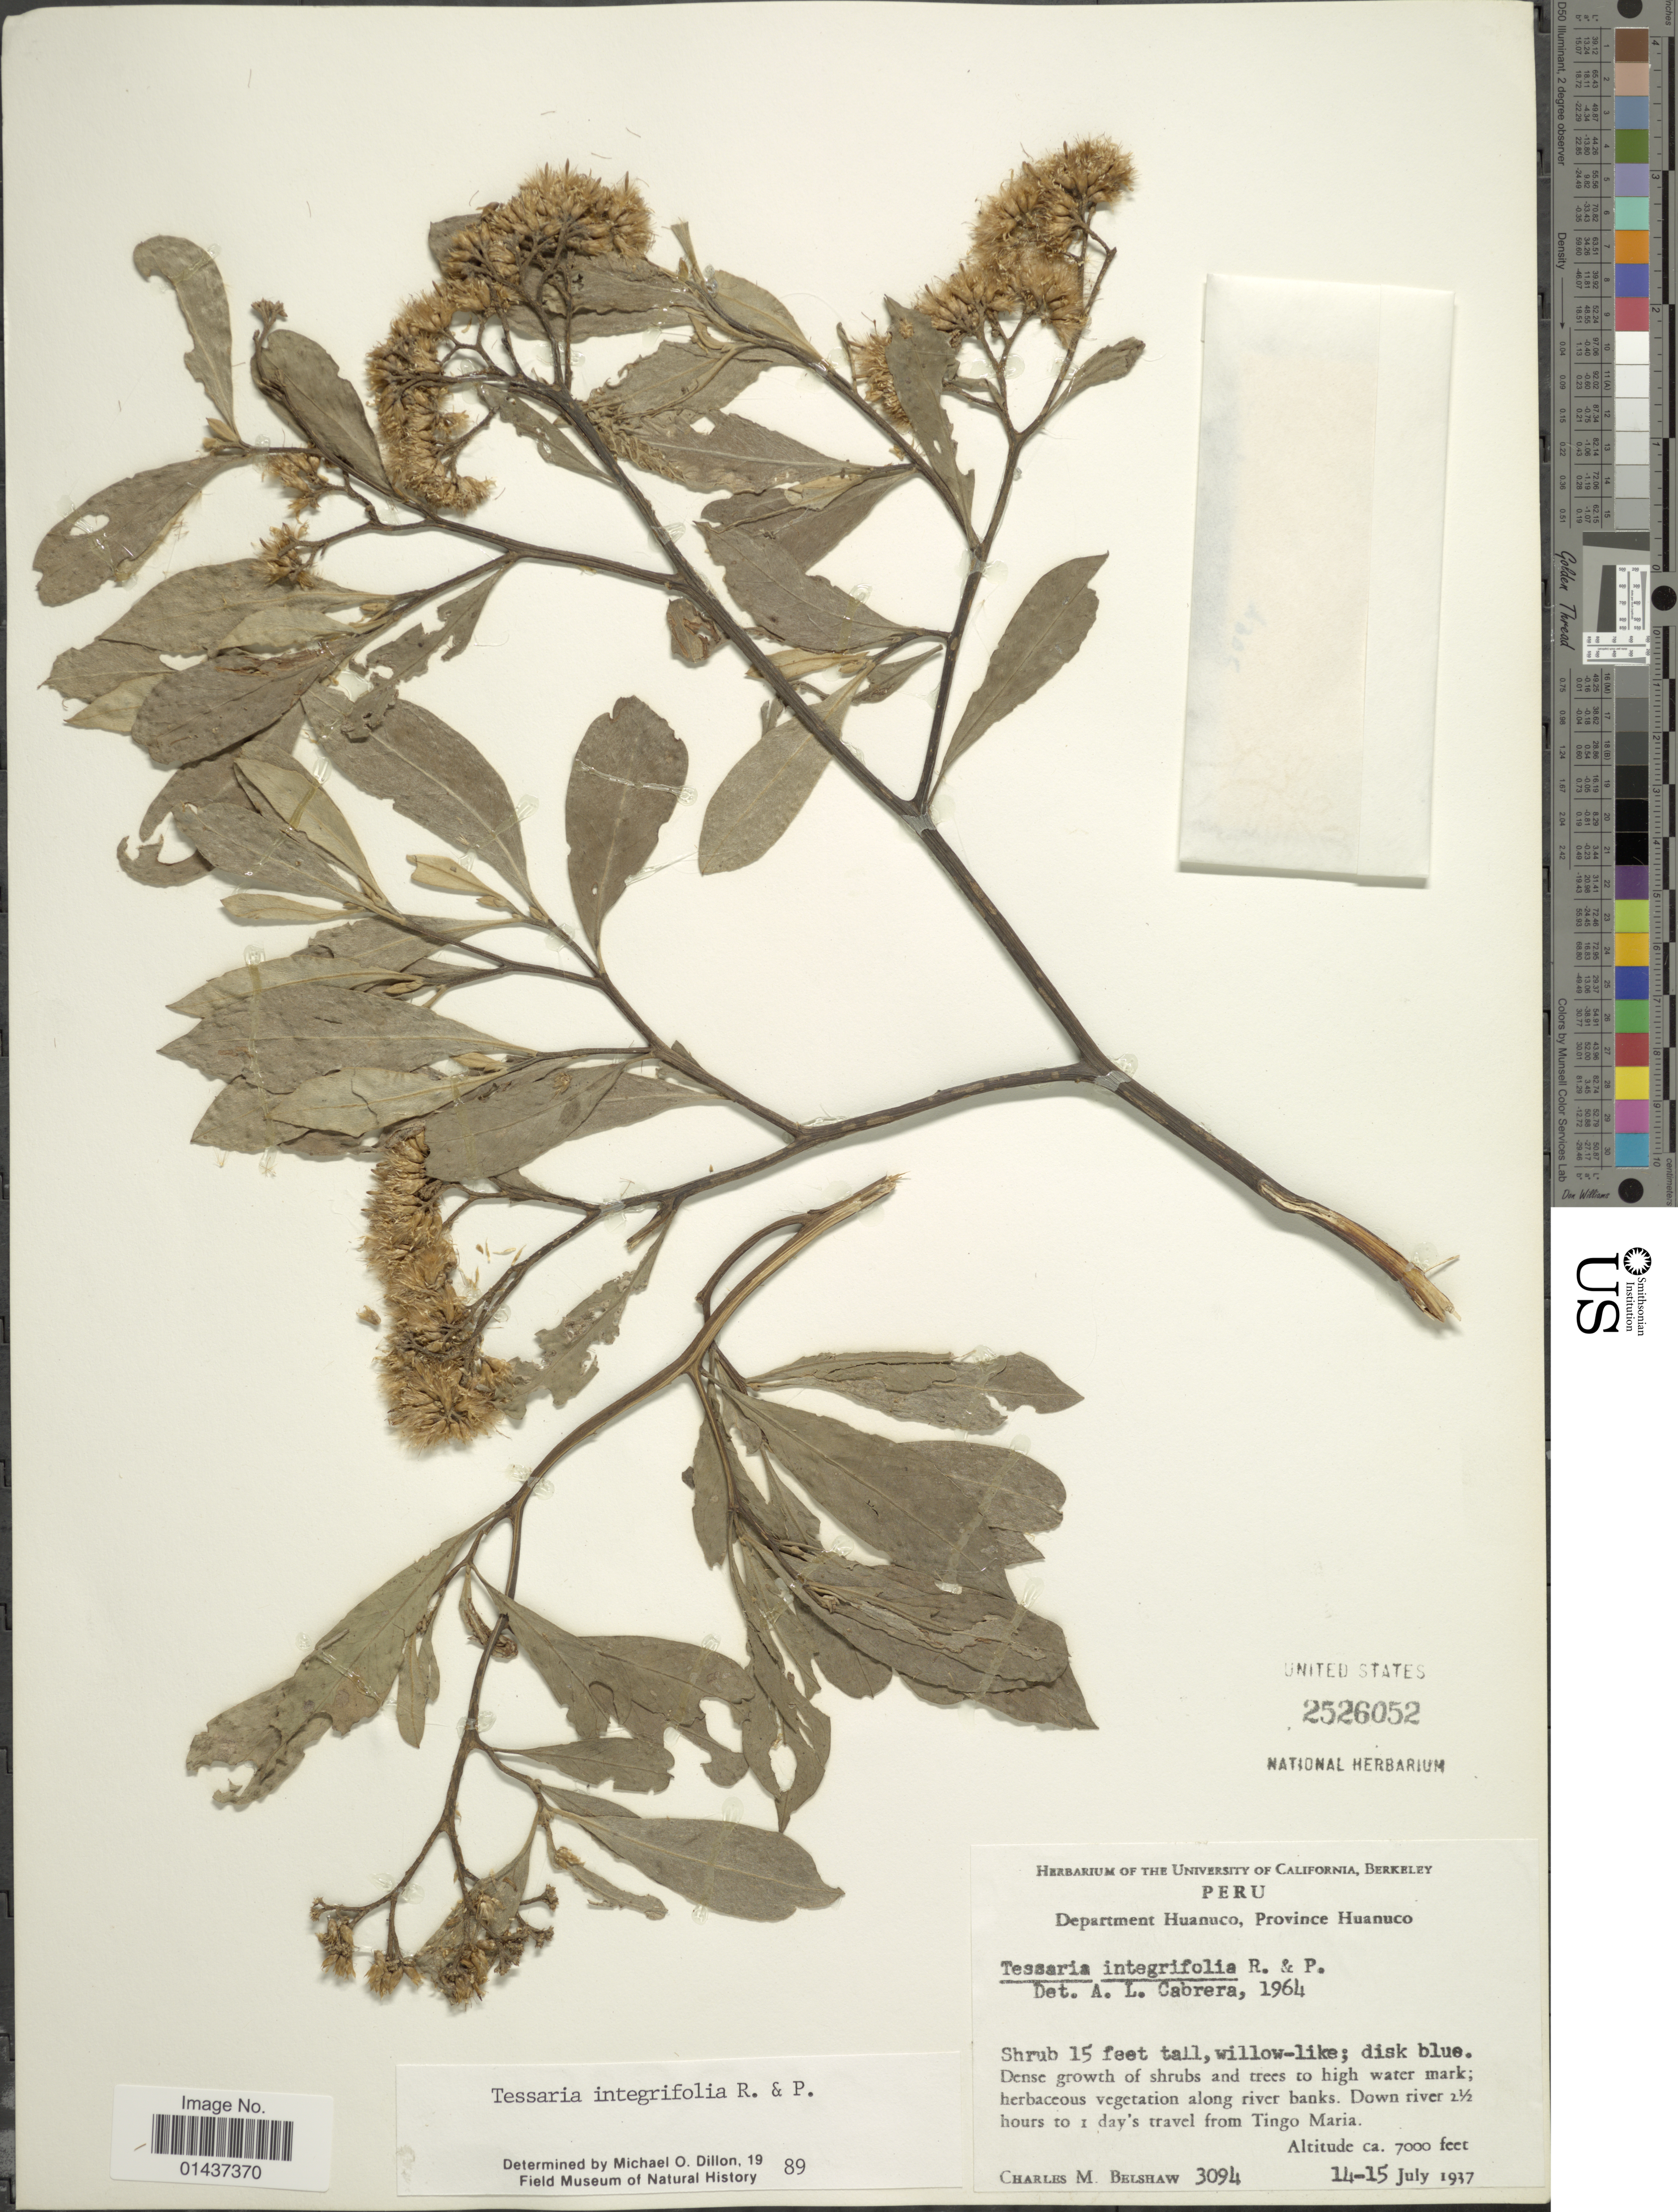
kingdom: Plantae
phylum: Tracheophyta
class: Magnoliopsida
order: Asterales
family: Asteraceae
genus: Tessaria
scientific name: Tessaria integrifolia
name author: Ruiz & Pav.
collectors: C. Shaw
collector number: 3094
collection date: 1937-07-14/1937-07-15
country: Peru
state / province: Huánuco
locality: Department Huanuco, Down river 2½ hours to 1 day's travel from Tingo Maria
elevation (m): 2134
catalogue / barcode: US 2526052